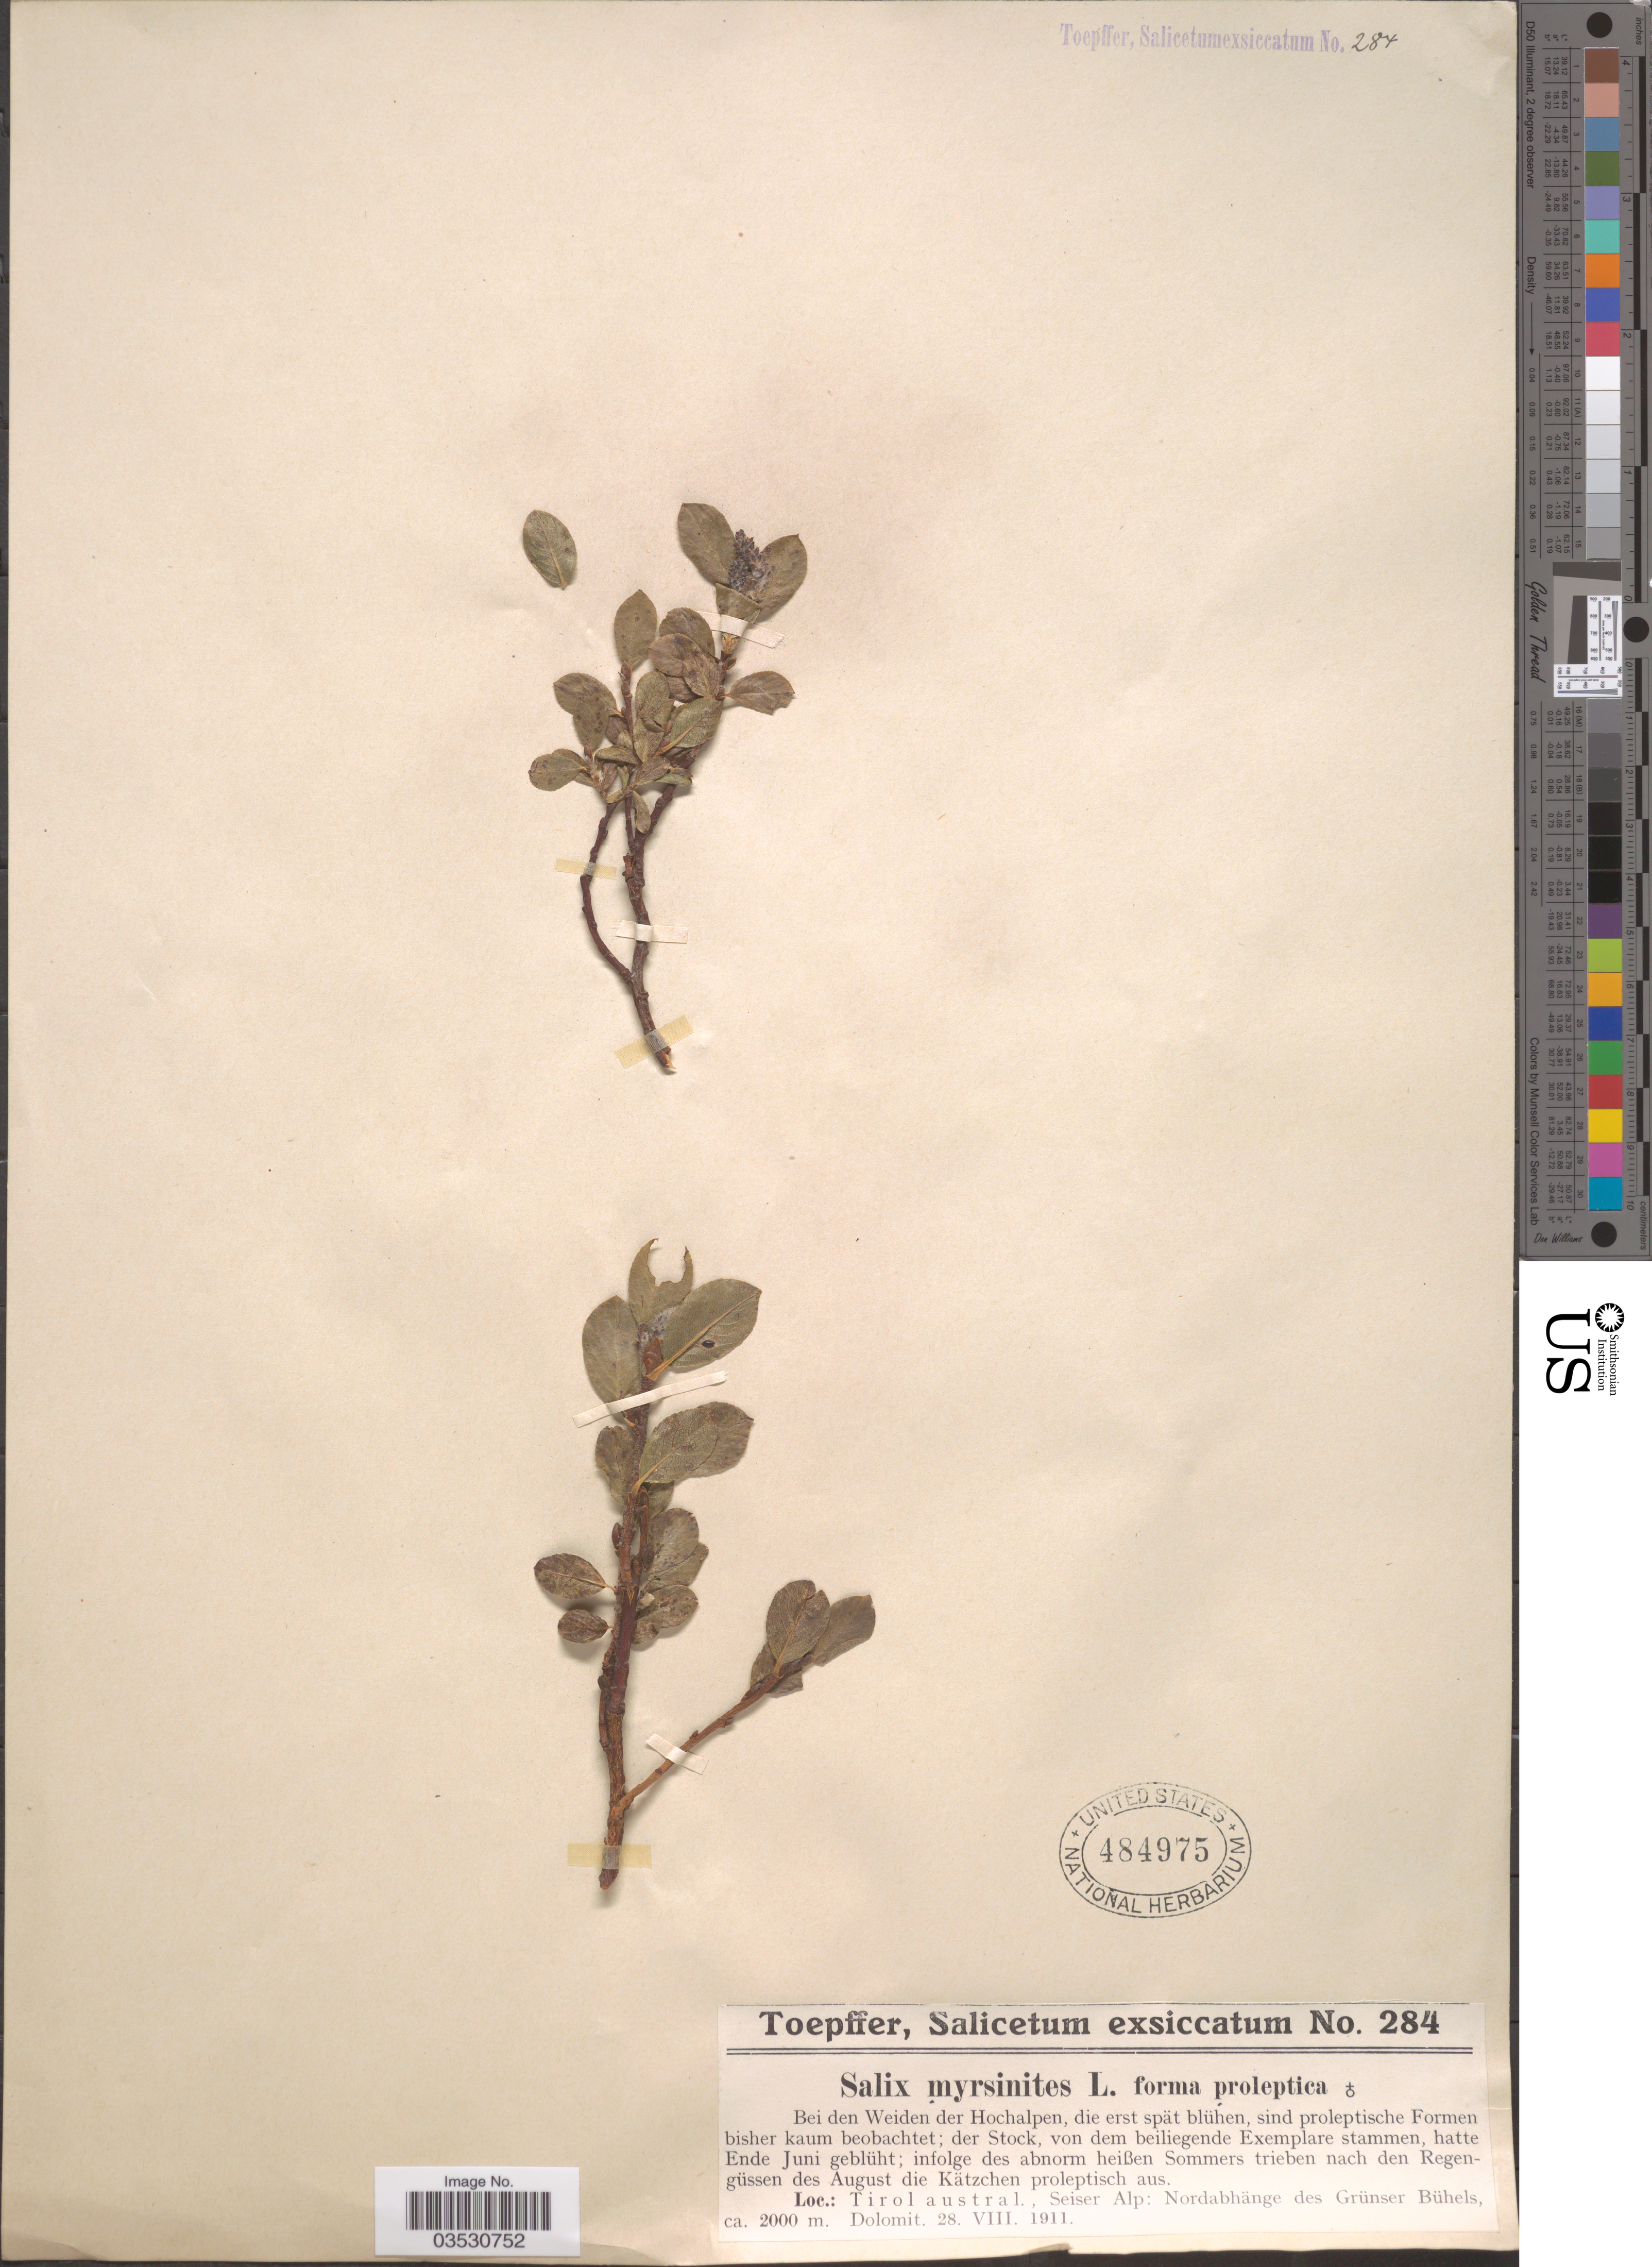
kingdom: Plantae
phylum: Tracheophyta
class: Magnoliopsida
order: Malpighiales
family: Salicaceae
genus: Salix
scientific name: Salix myrsinites x S. nigricans Sm.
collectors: A. Toepffer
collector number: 284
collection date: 1911-08-28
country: Austria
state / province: Styria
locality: Seiser Alp: Nordabhänge des Grünser Bühels. Dolomit.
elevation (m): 2000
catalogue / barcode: US 484975